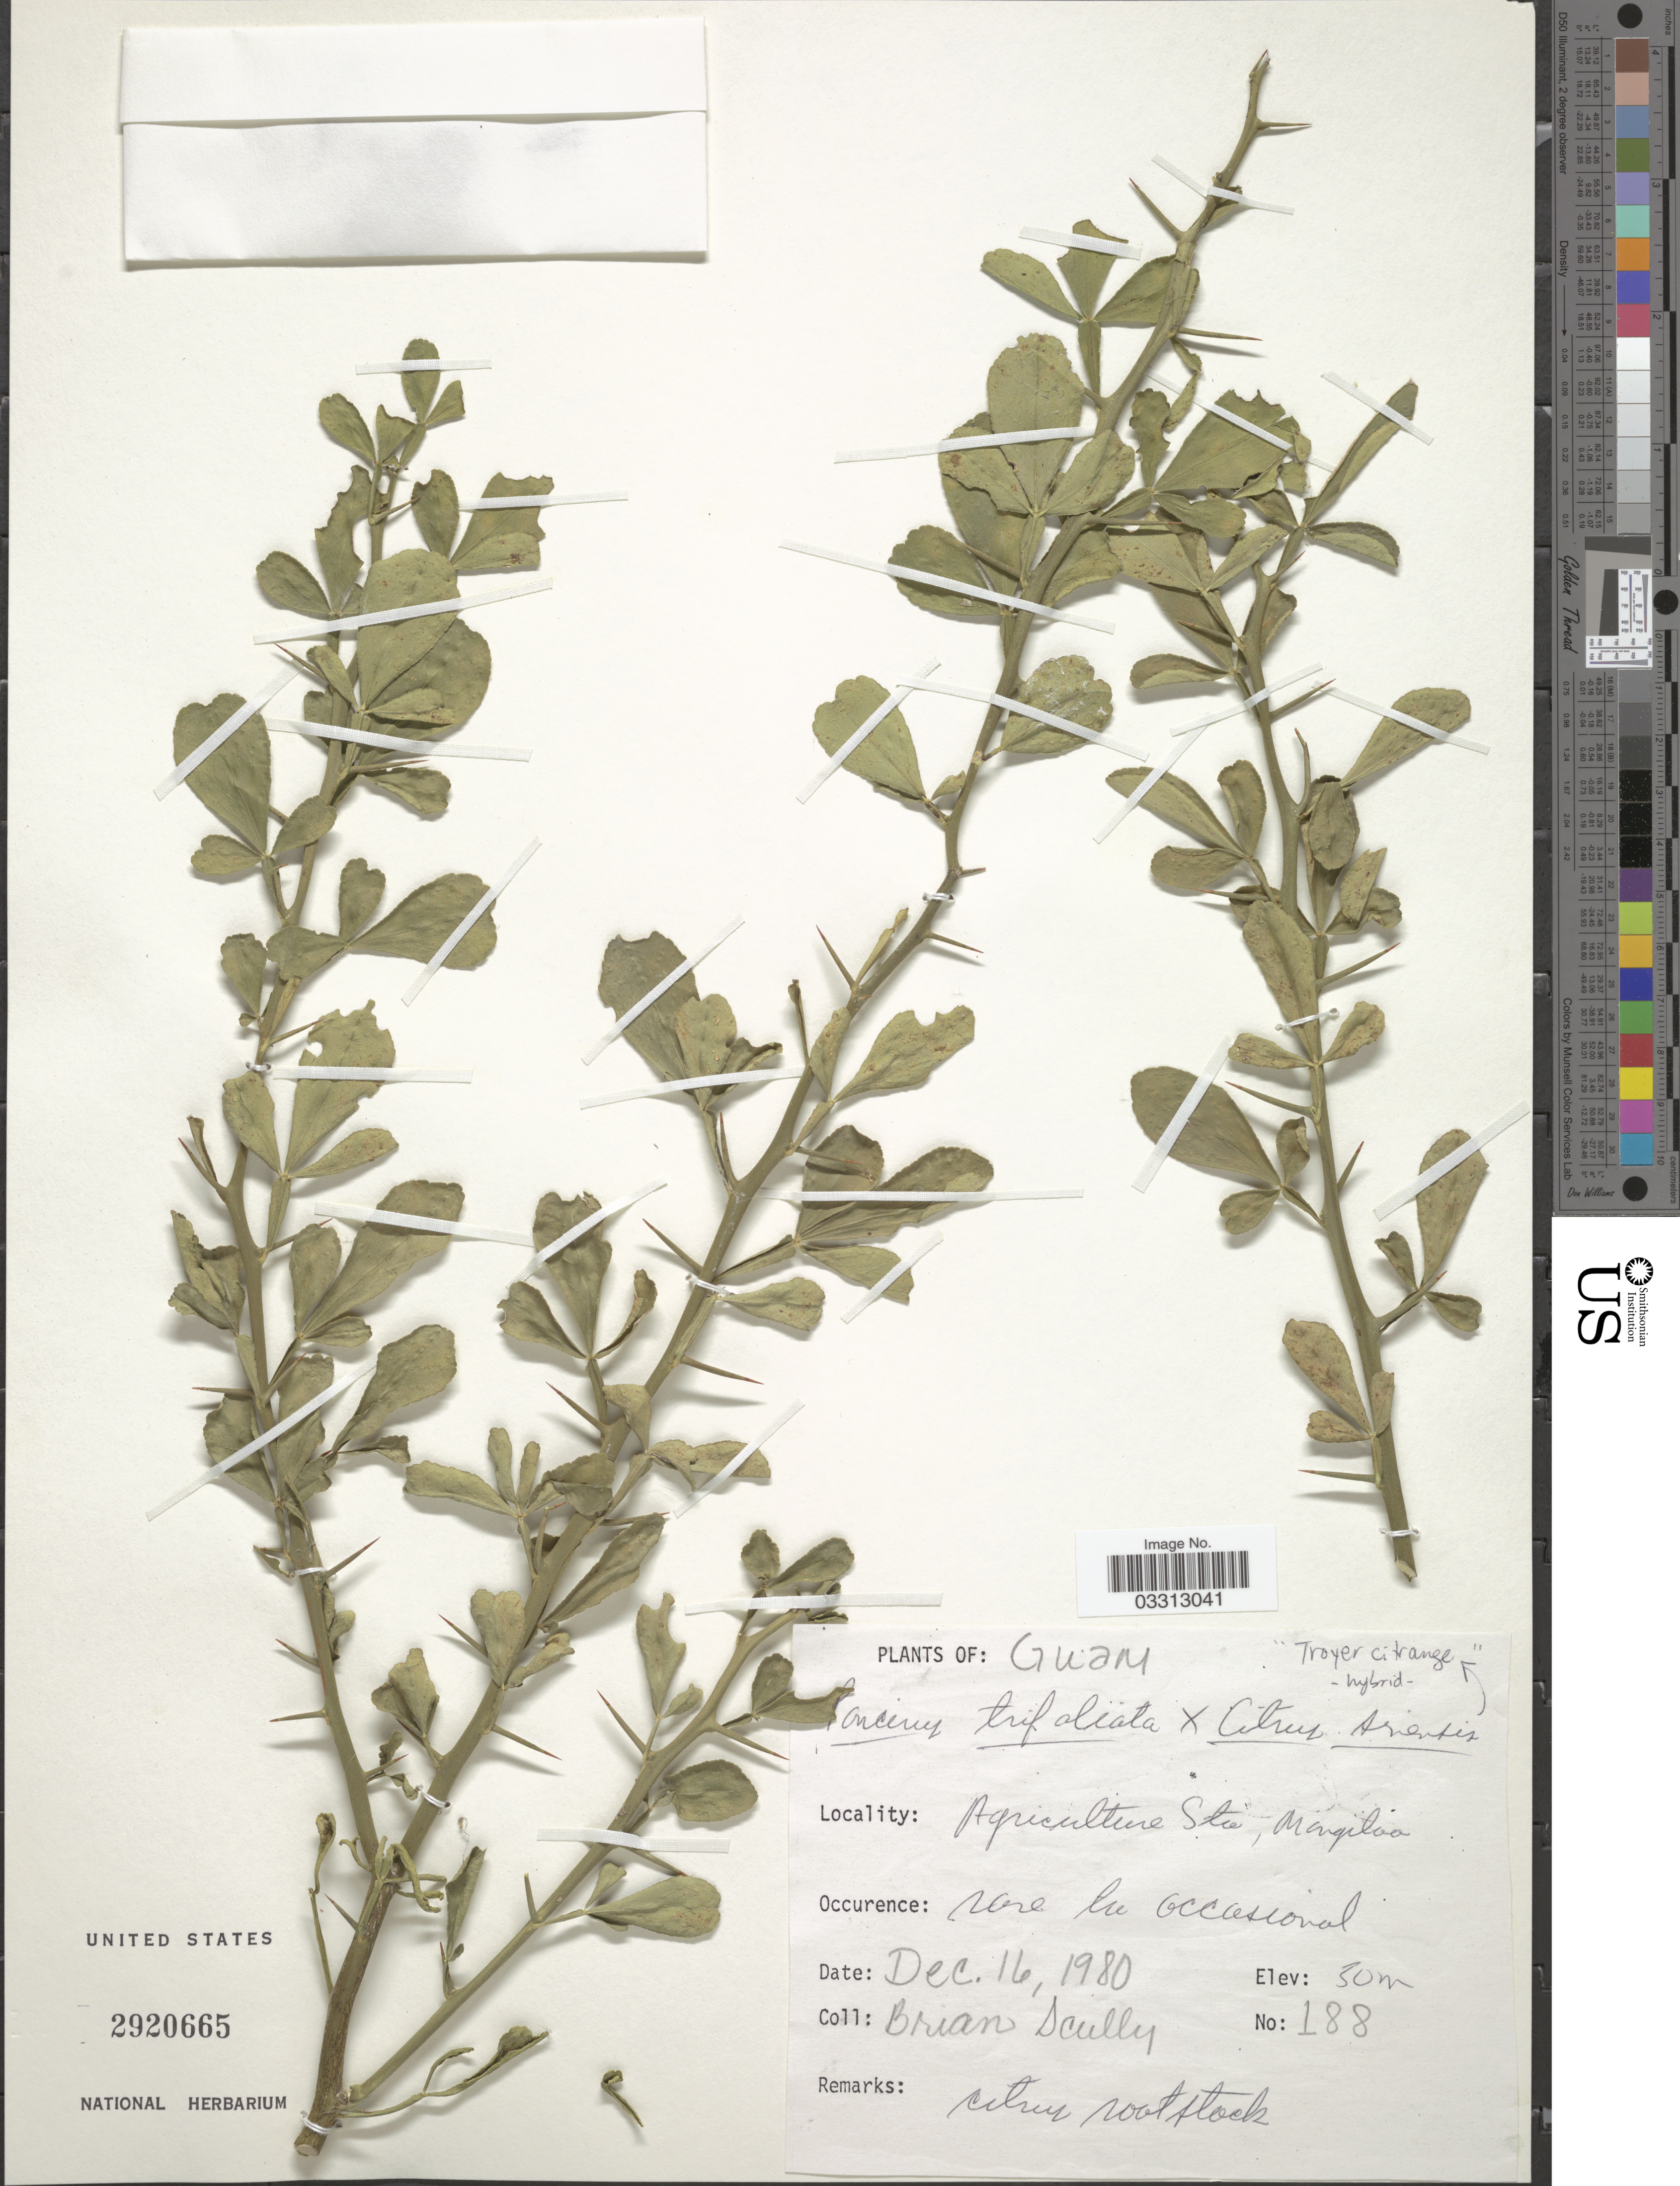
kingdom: Plantae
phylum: Tracheophyta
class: Magnoliopsida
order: Sapindales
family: Rutaceae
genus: Citrus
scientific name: Citrus trifoliata L. x C. sinensis (L.) Osbeck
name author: L.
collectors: B. Scully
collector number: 188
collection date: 1980-12-16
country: Guam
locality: Agriculture Sta, Margitoa. [interpreted]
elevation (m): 30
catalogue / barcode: US 2920665